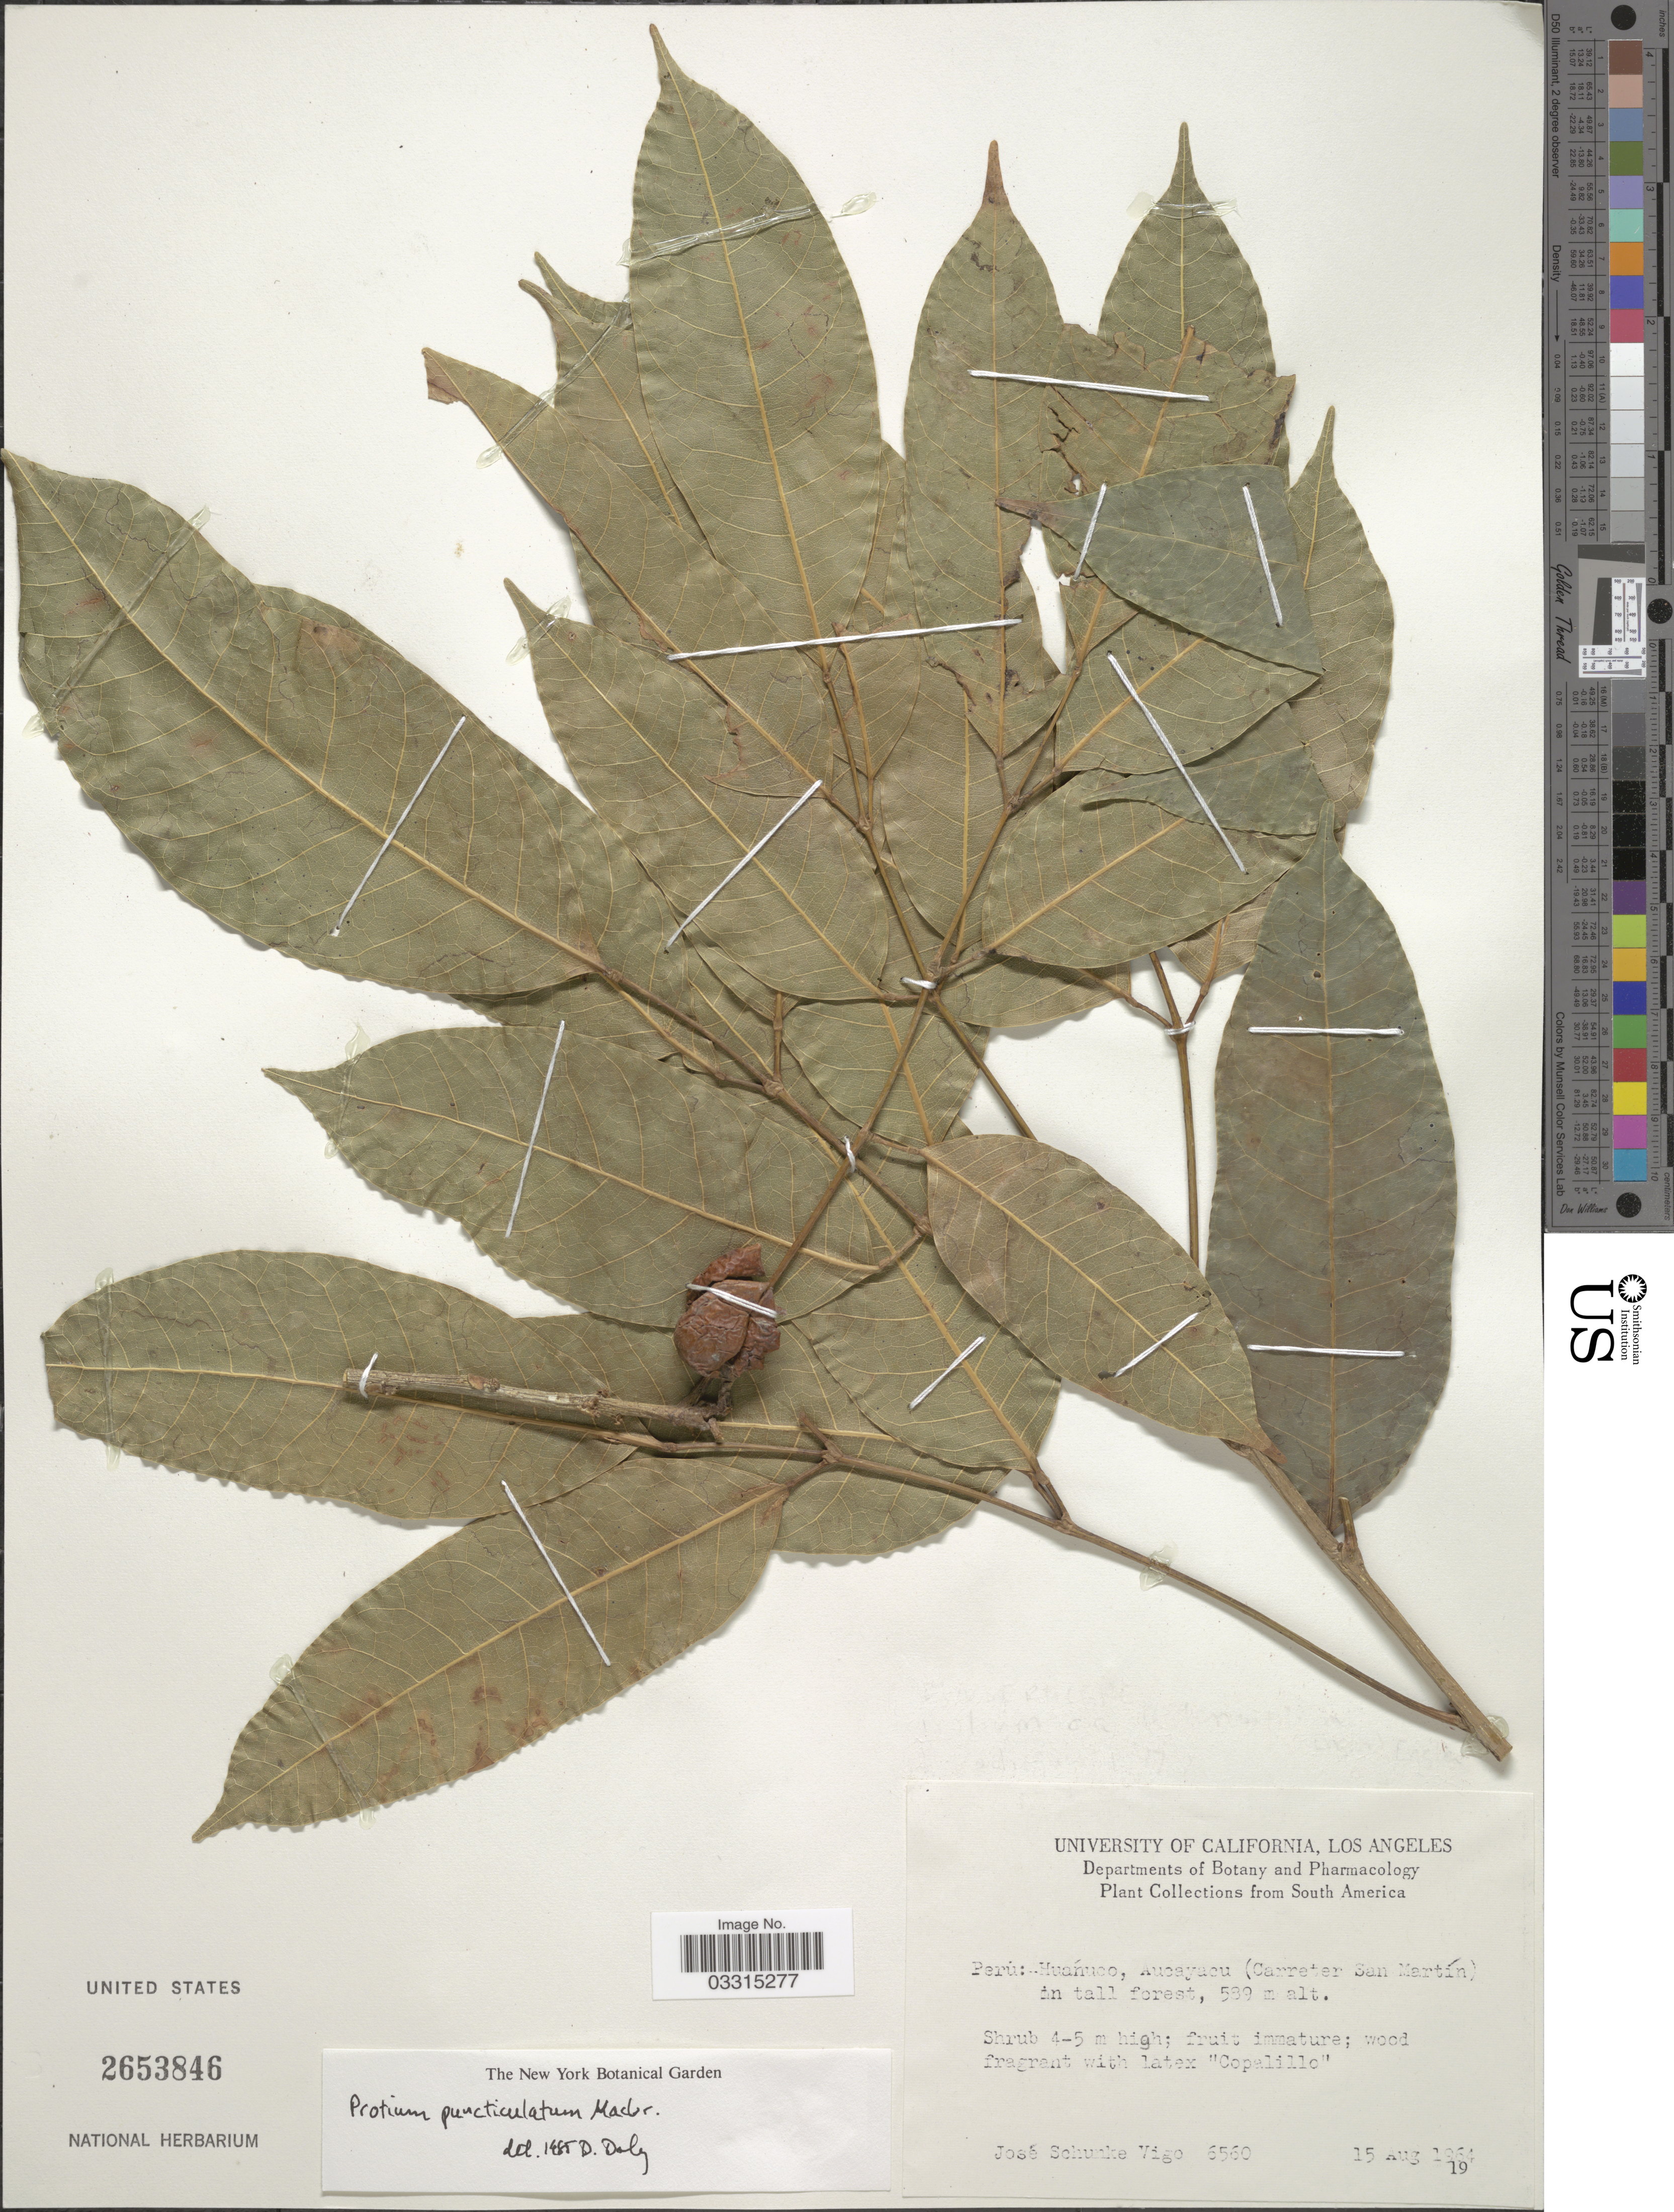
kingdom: Plantae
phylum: Tracheophyta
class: Magnoliopsida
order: Sapindales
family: Burseraceae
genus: Protium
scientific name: Protium puncticulatum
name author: J.F. Macbr.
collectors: J. Schunke Vigo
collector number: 6560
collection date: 1964-08-15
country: Peru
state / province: Huánuco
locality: Aucayacu (Carreter San Martín).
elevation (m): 589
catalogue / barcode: US 2653846